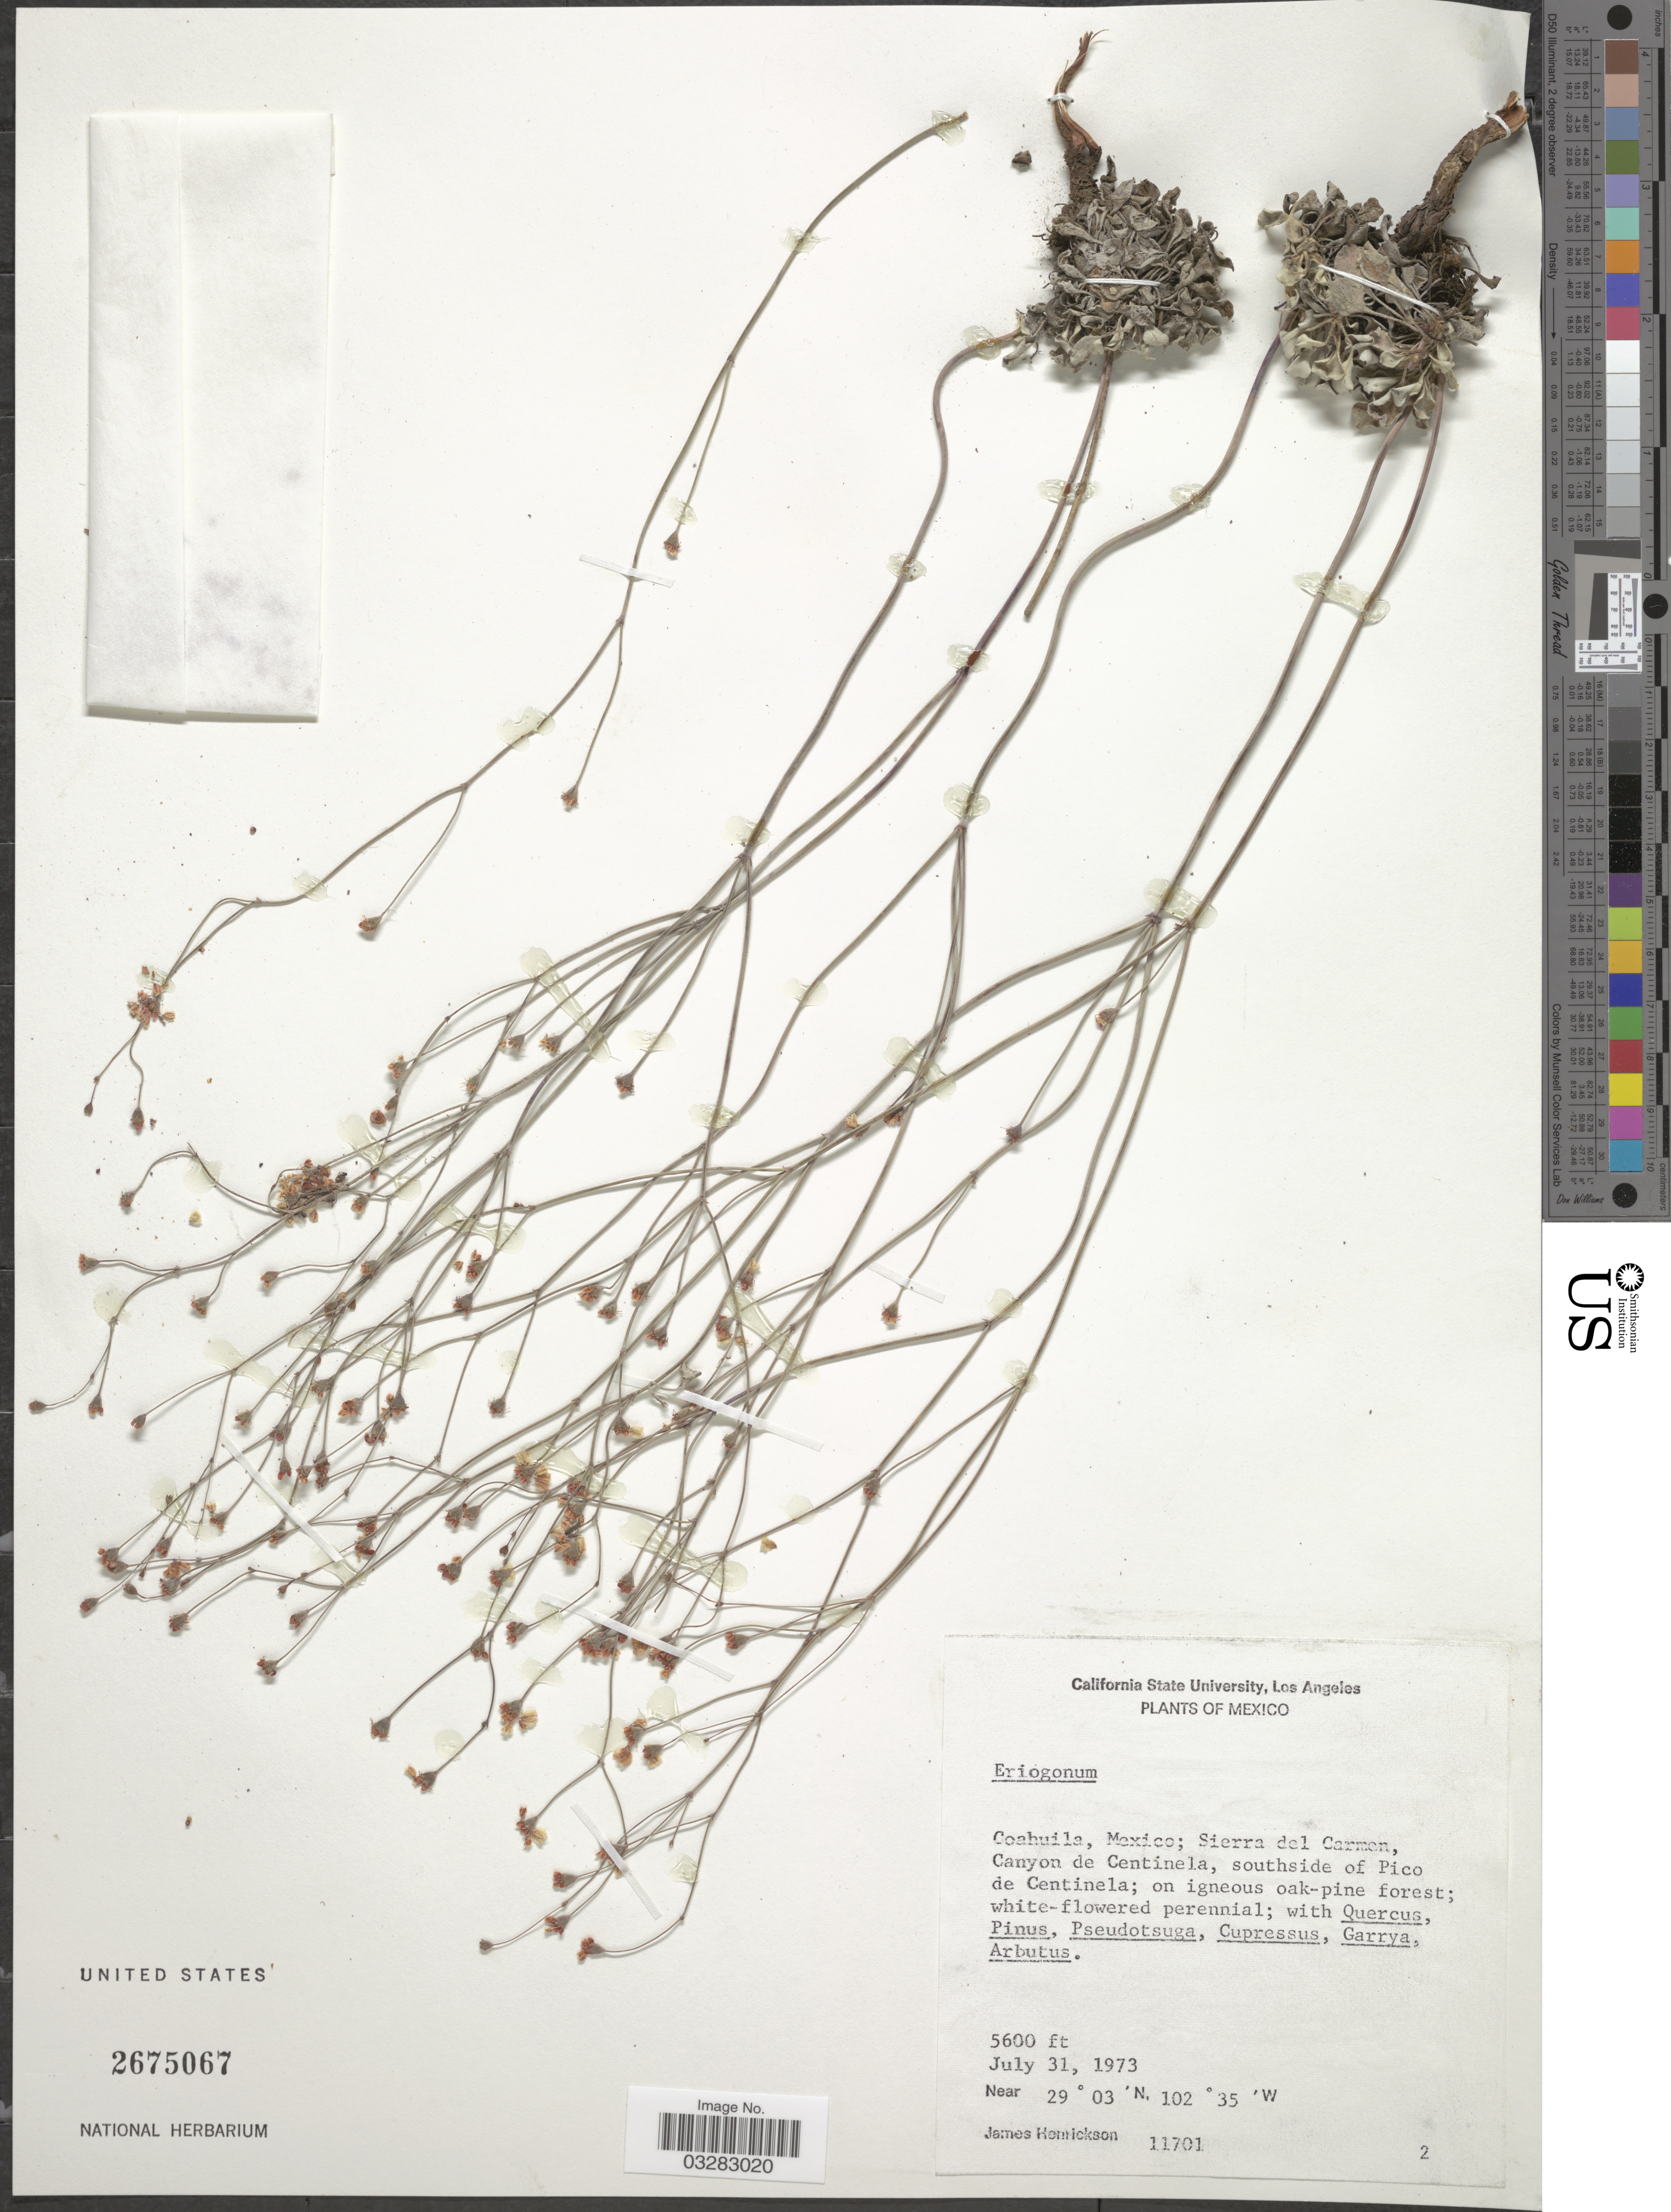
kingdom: Plantae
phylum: Tracheophyta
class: Magnoliopsida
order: Caryophyllales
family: Polygonaceae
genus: Eriogonum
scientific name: Eriogonum sp.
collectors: J. Henrickson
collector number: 11701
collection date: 1973-07-31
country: Mexico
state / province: Coahuila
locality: Sierra del Carmen, Canyon de Centinela, southside of Pico de Centinela.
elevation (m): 1707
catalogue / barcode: US 2675067